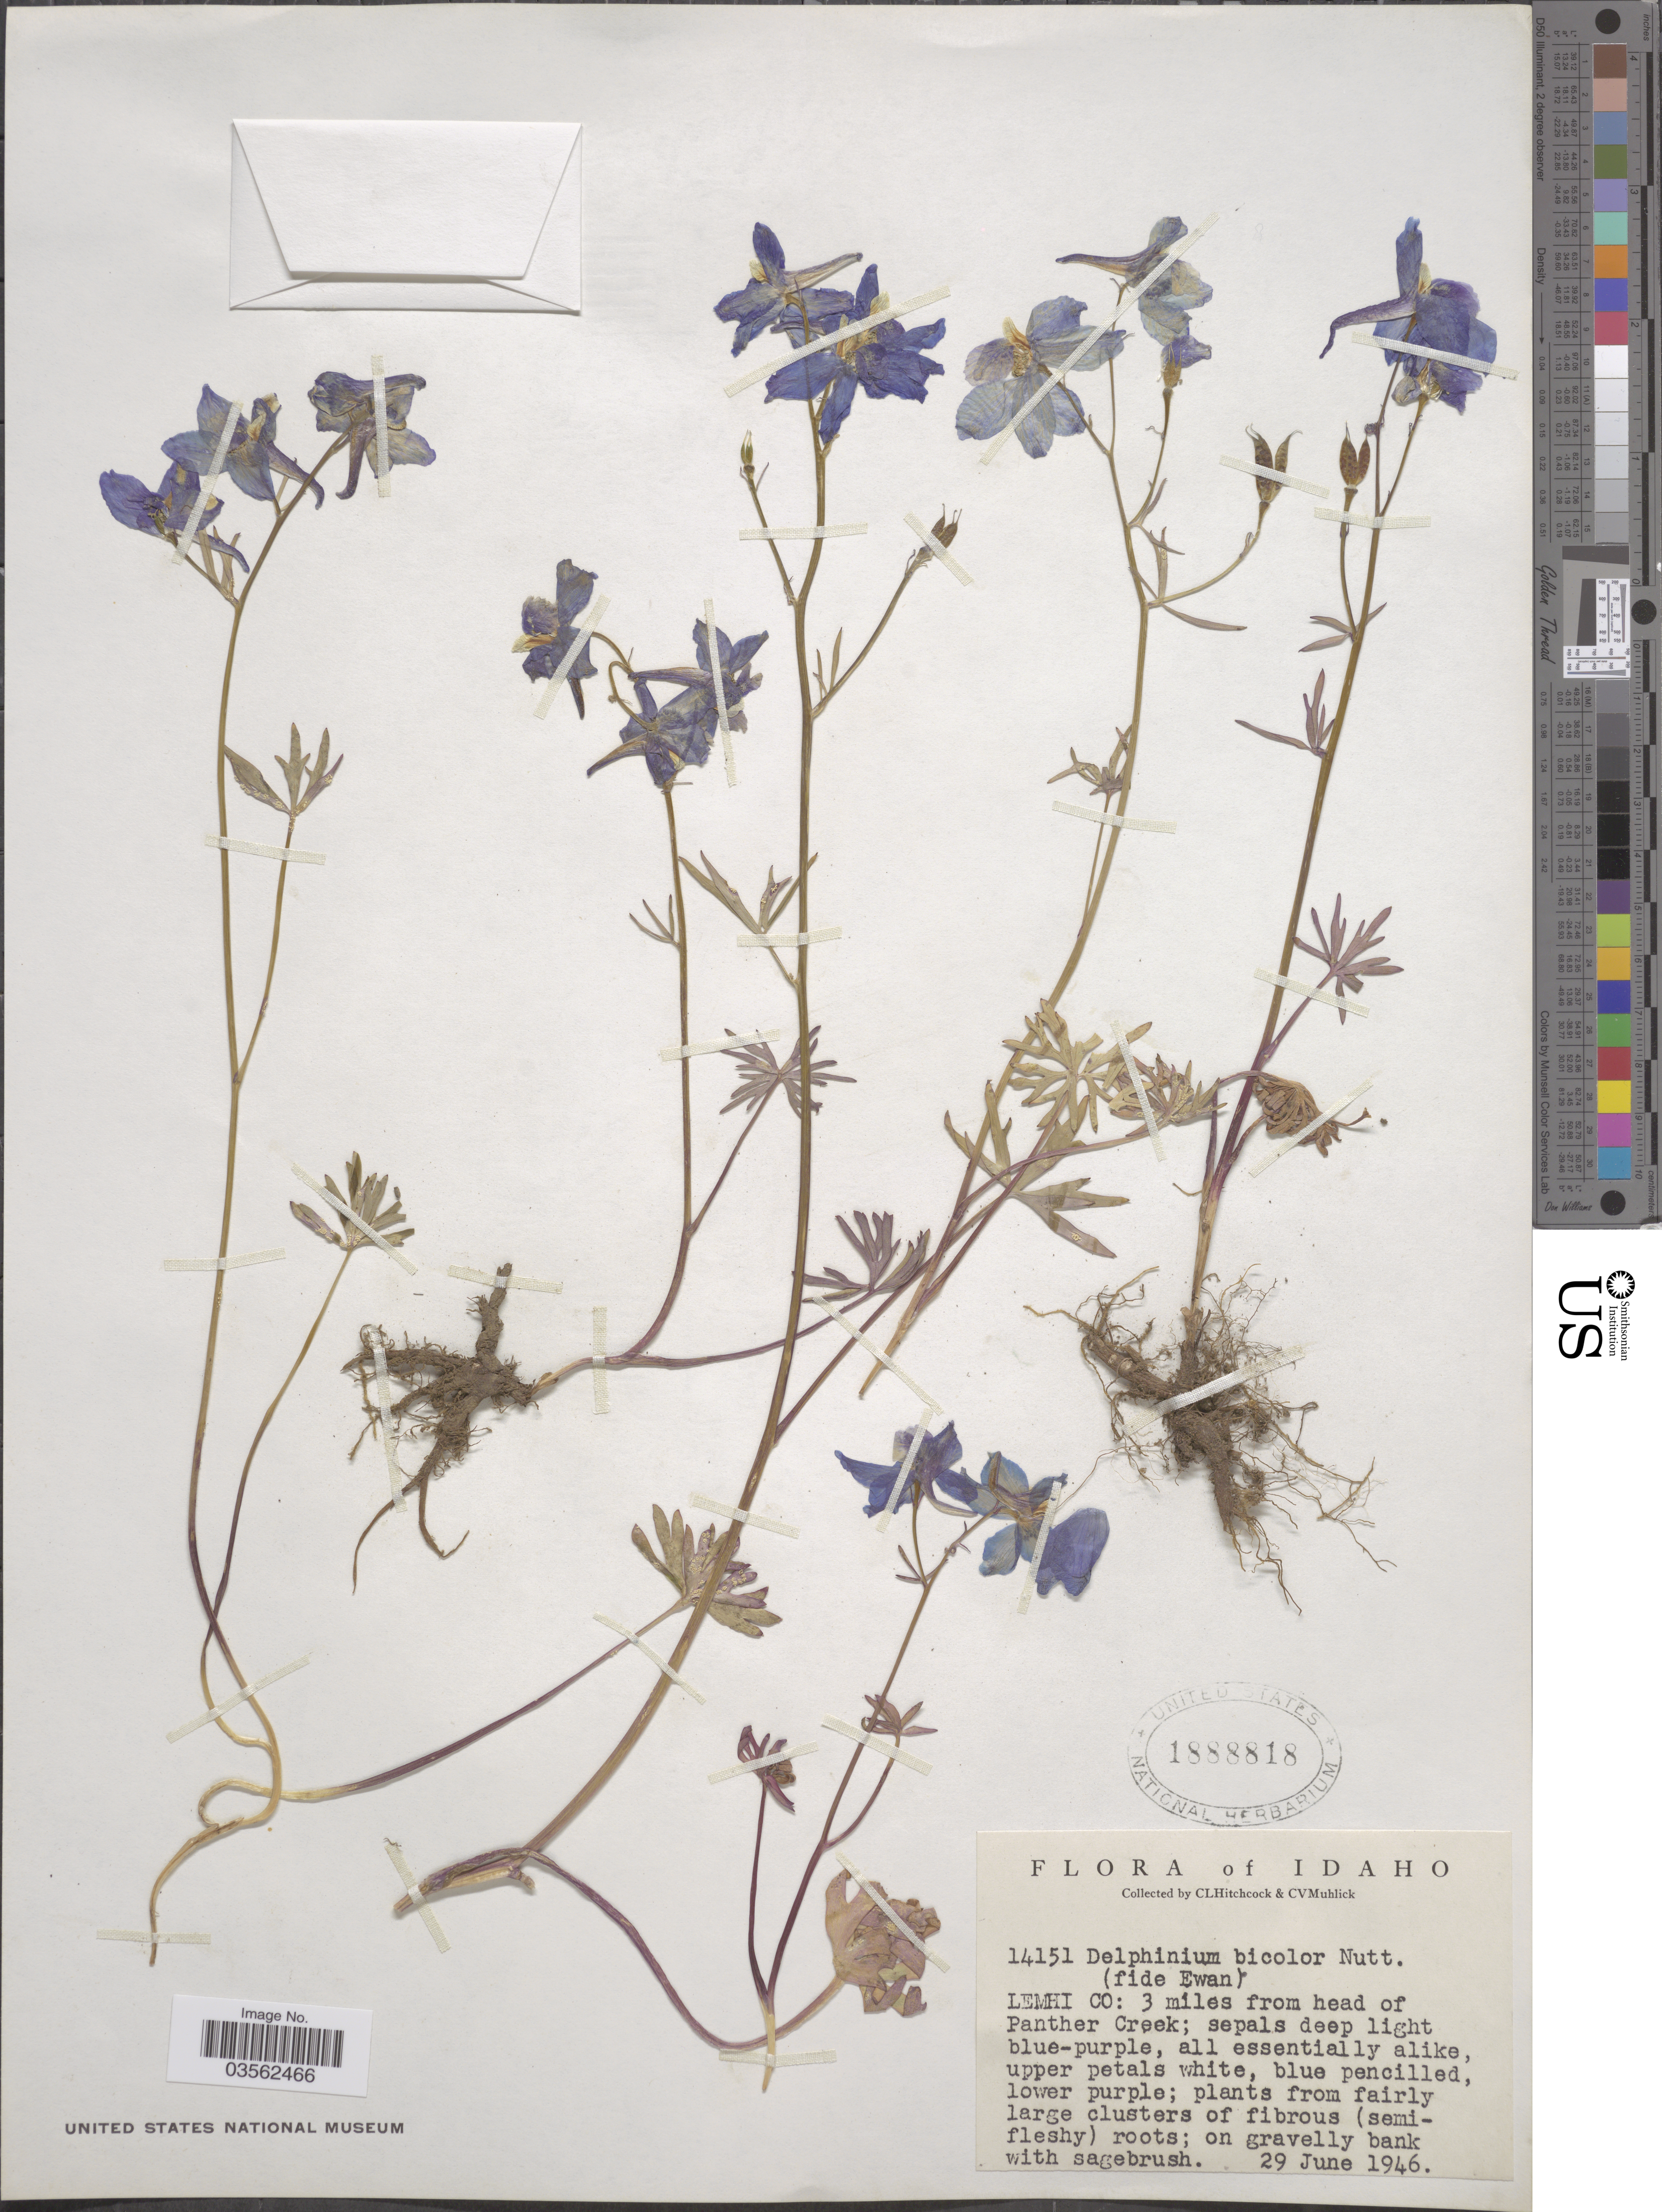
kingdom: Plantae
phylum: Tracheophyta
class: Magnoliopsida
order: Ranunculales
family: Ranunculaceae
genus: Delphinium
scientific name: Delphinium bicolor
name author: Nutt.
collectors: C. L. Hitchcock & C. V. Muhlick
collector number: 14151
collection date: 1946-06-29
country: United States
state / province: Idaho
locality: Lemhi Co: 3 miles from head of Panther Creek.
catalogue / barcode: US 1888818